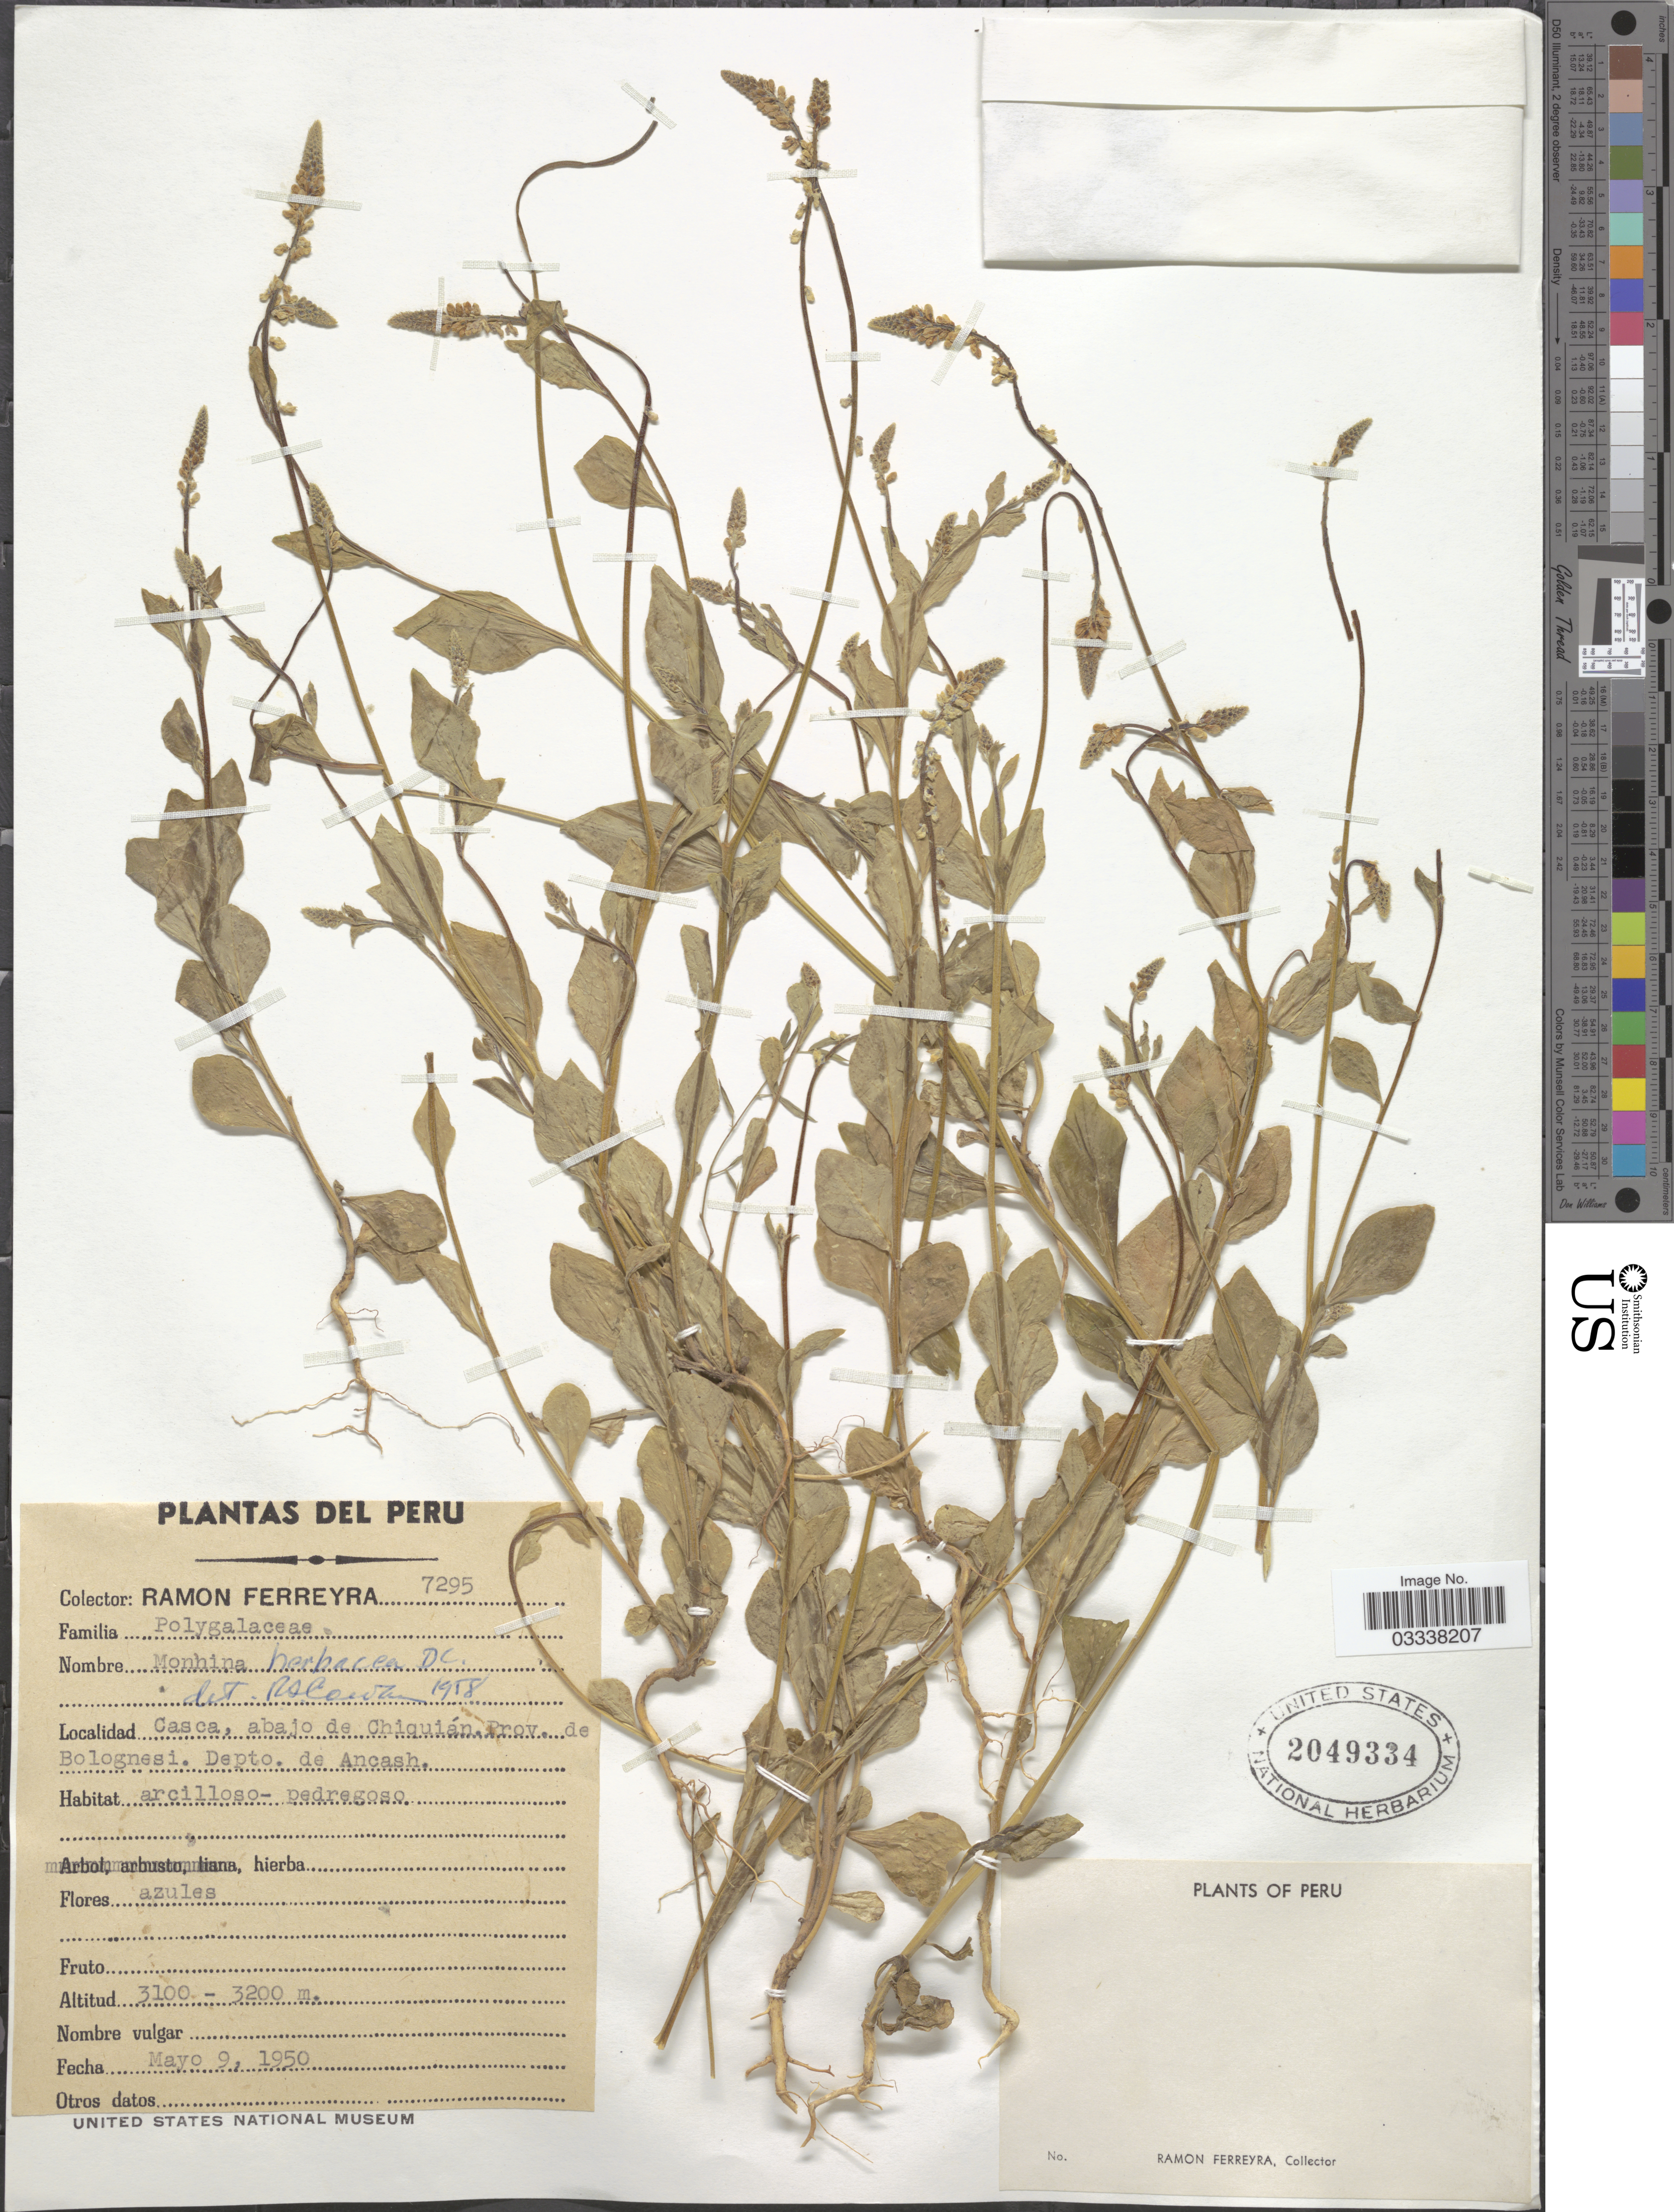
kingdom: Plantae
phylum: Tracheophyta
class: Magnoliopsida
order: Fabales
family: Polygalaceae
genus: Monnina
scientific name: Monnina herbacea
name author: DC.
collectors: R. A. Ferreyra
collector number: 7295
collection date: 1950-05-09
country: Peru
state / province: Ancash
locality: Casca, abajo de Chiquián. Prov. dce Bolognesi. Depto. de Ancash.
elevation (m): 3100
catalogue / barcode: US 2049334